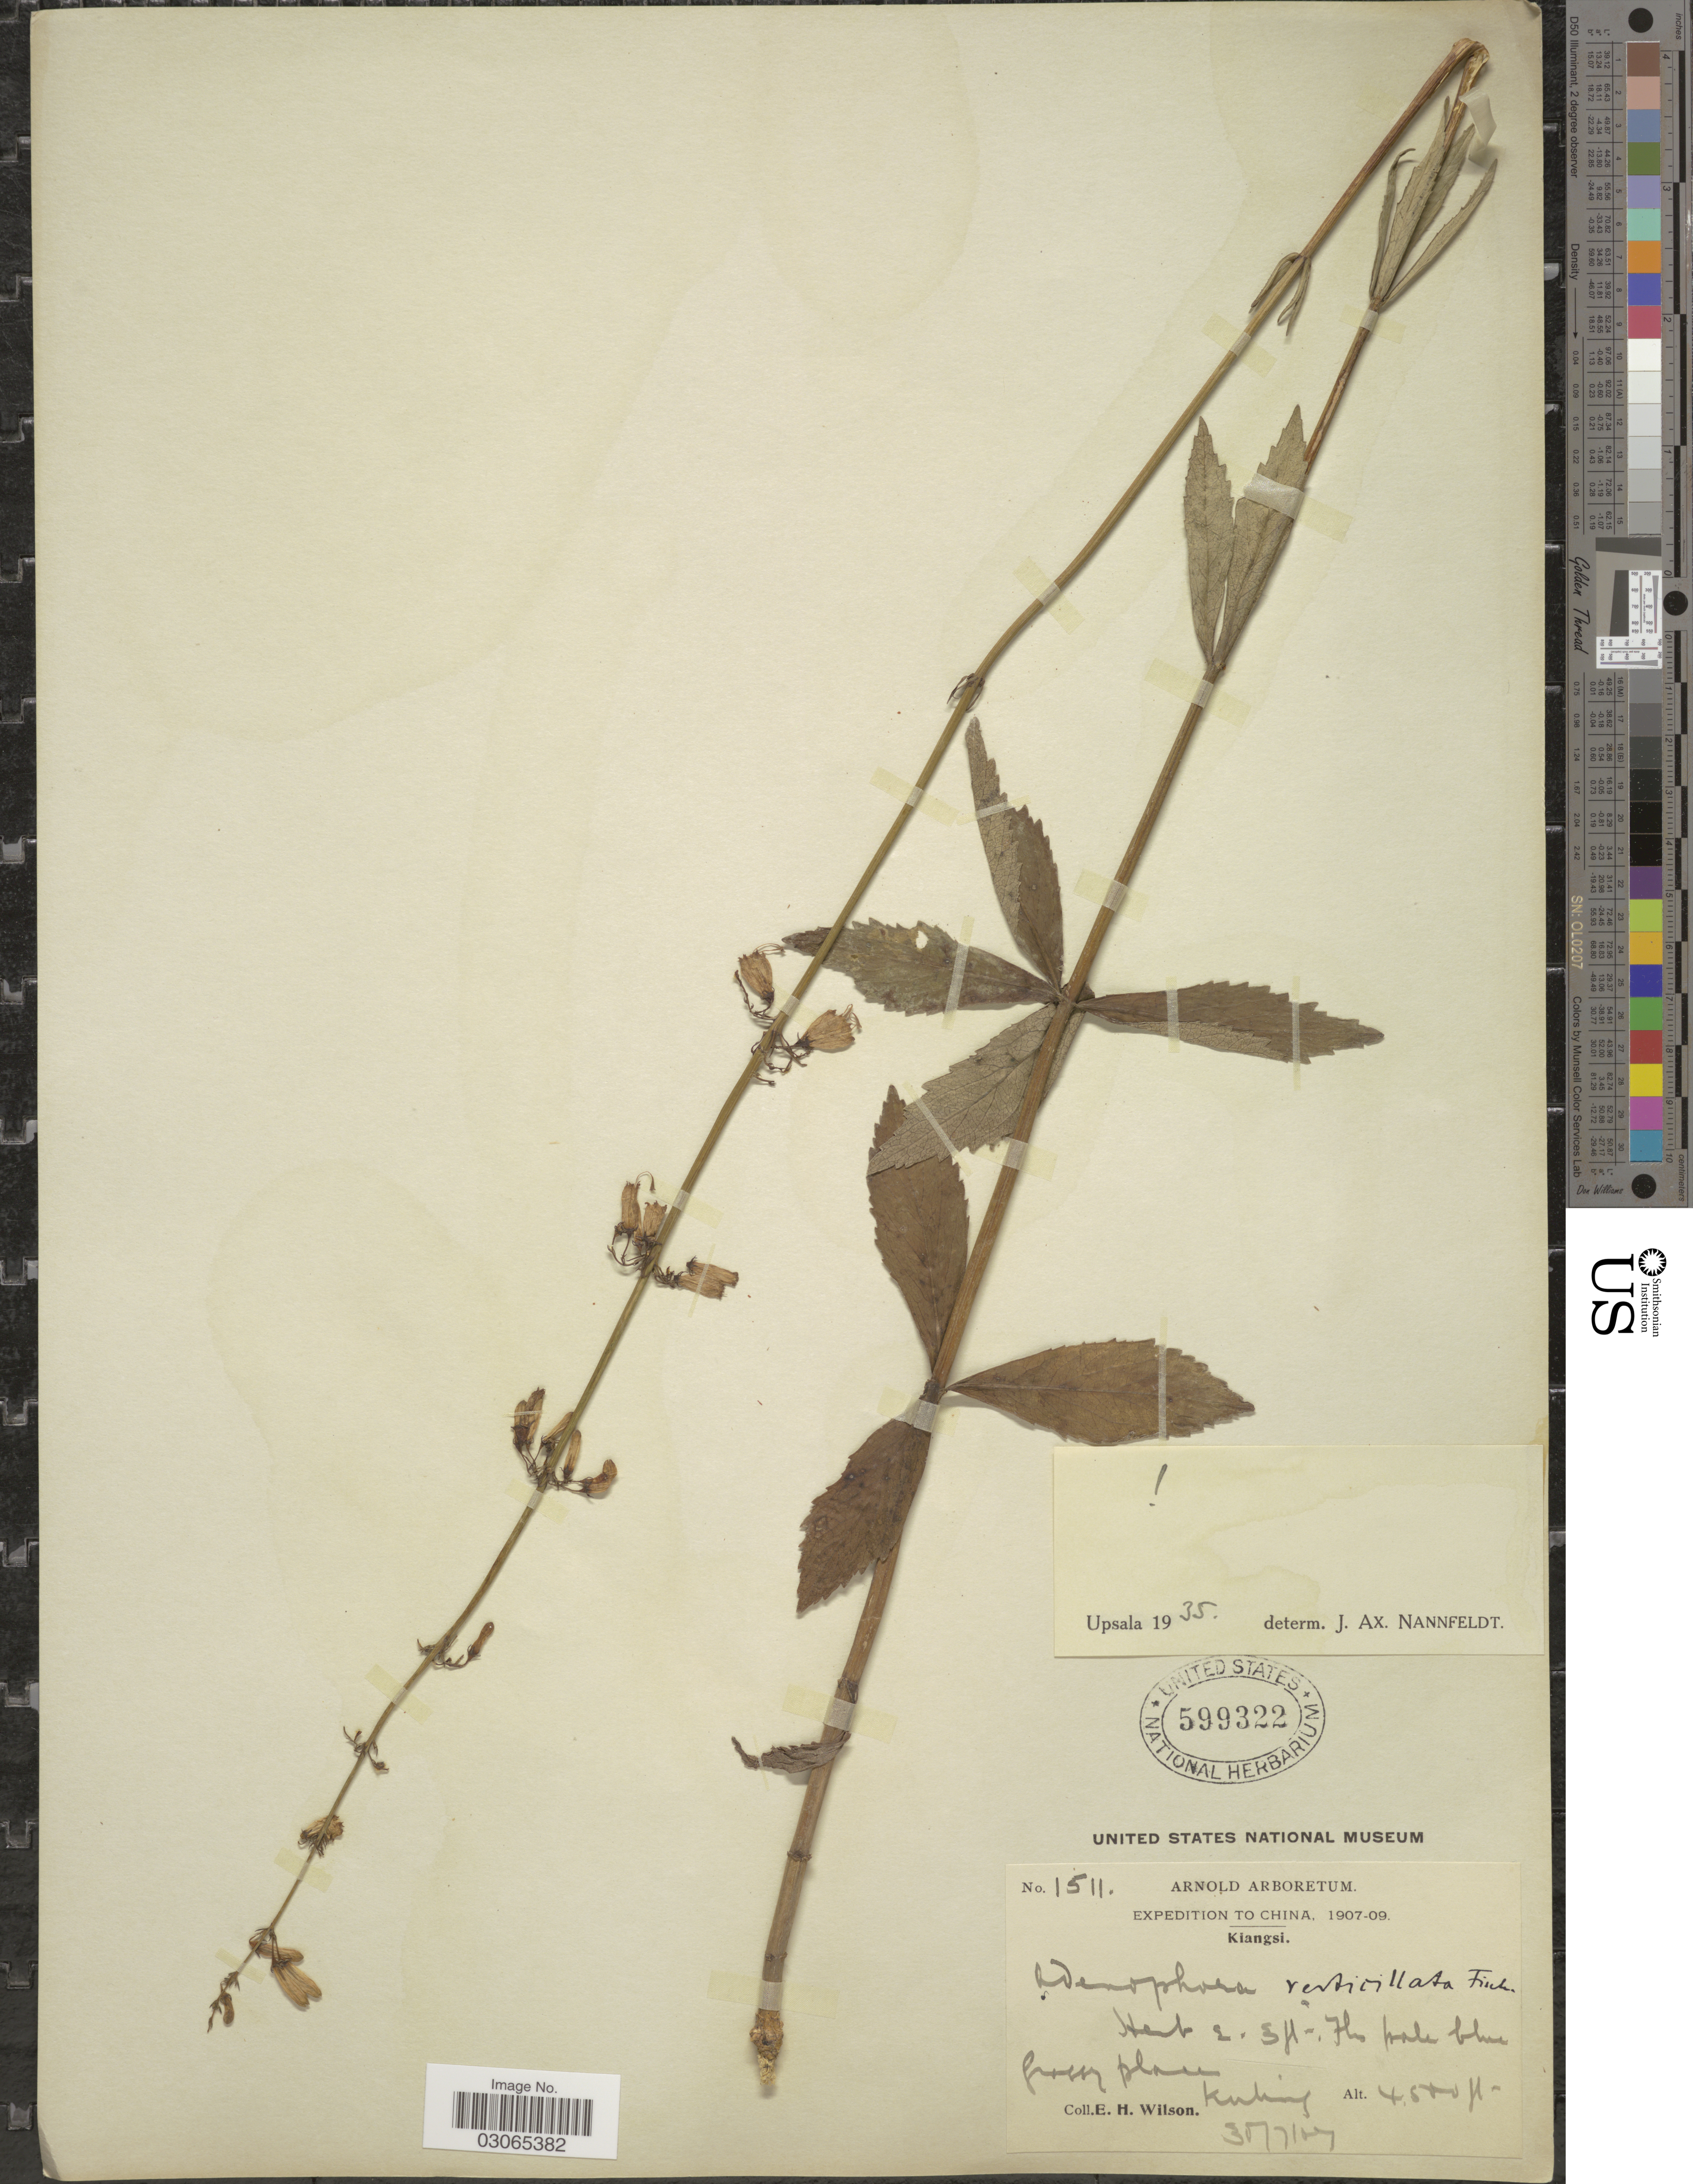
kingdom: Plantae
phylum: Tracheophyta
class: Magnoliopsida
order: Asterales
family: Campanulaceae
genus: Adenophora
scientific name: Adenophora verticillata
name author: Fisch.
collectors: E. Wilson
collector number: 1511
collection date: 1907-07-30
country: China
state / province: Jiangxi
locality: Kiangsi. Kuikiang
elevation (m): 1372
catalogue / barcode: US 599322